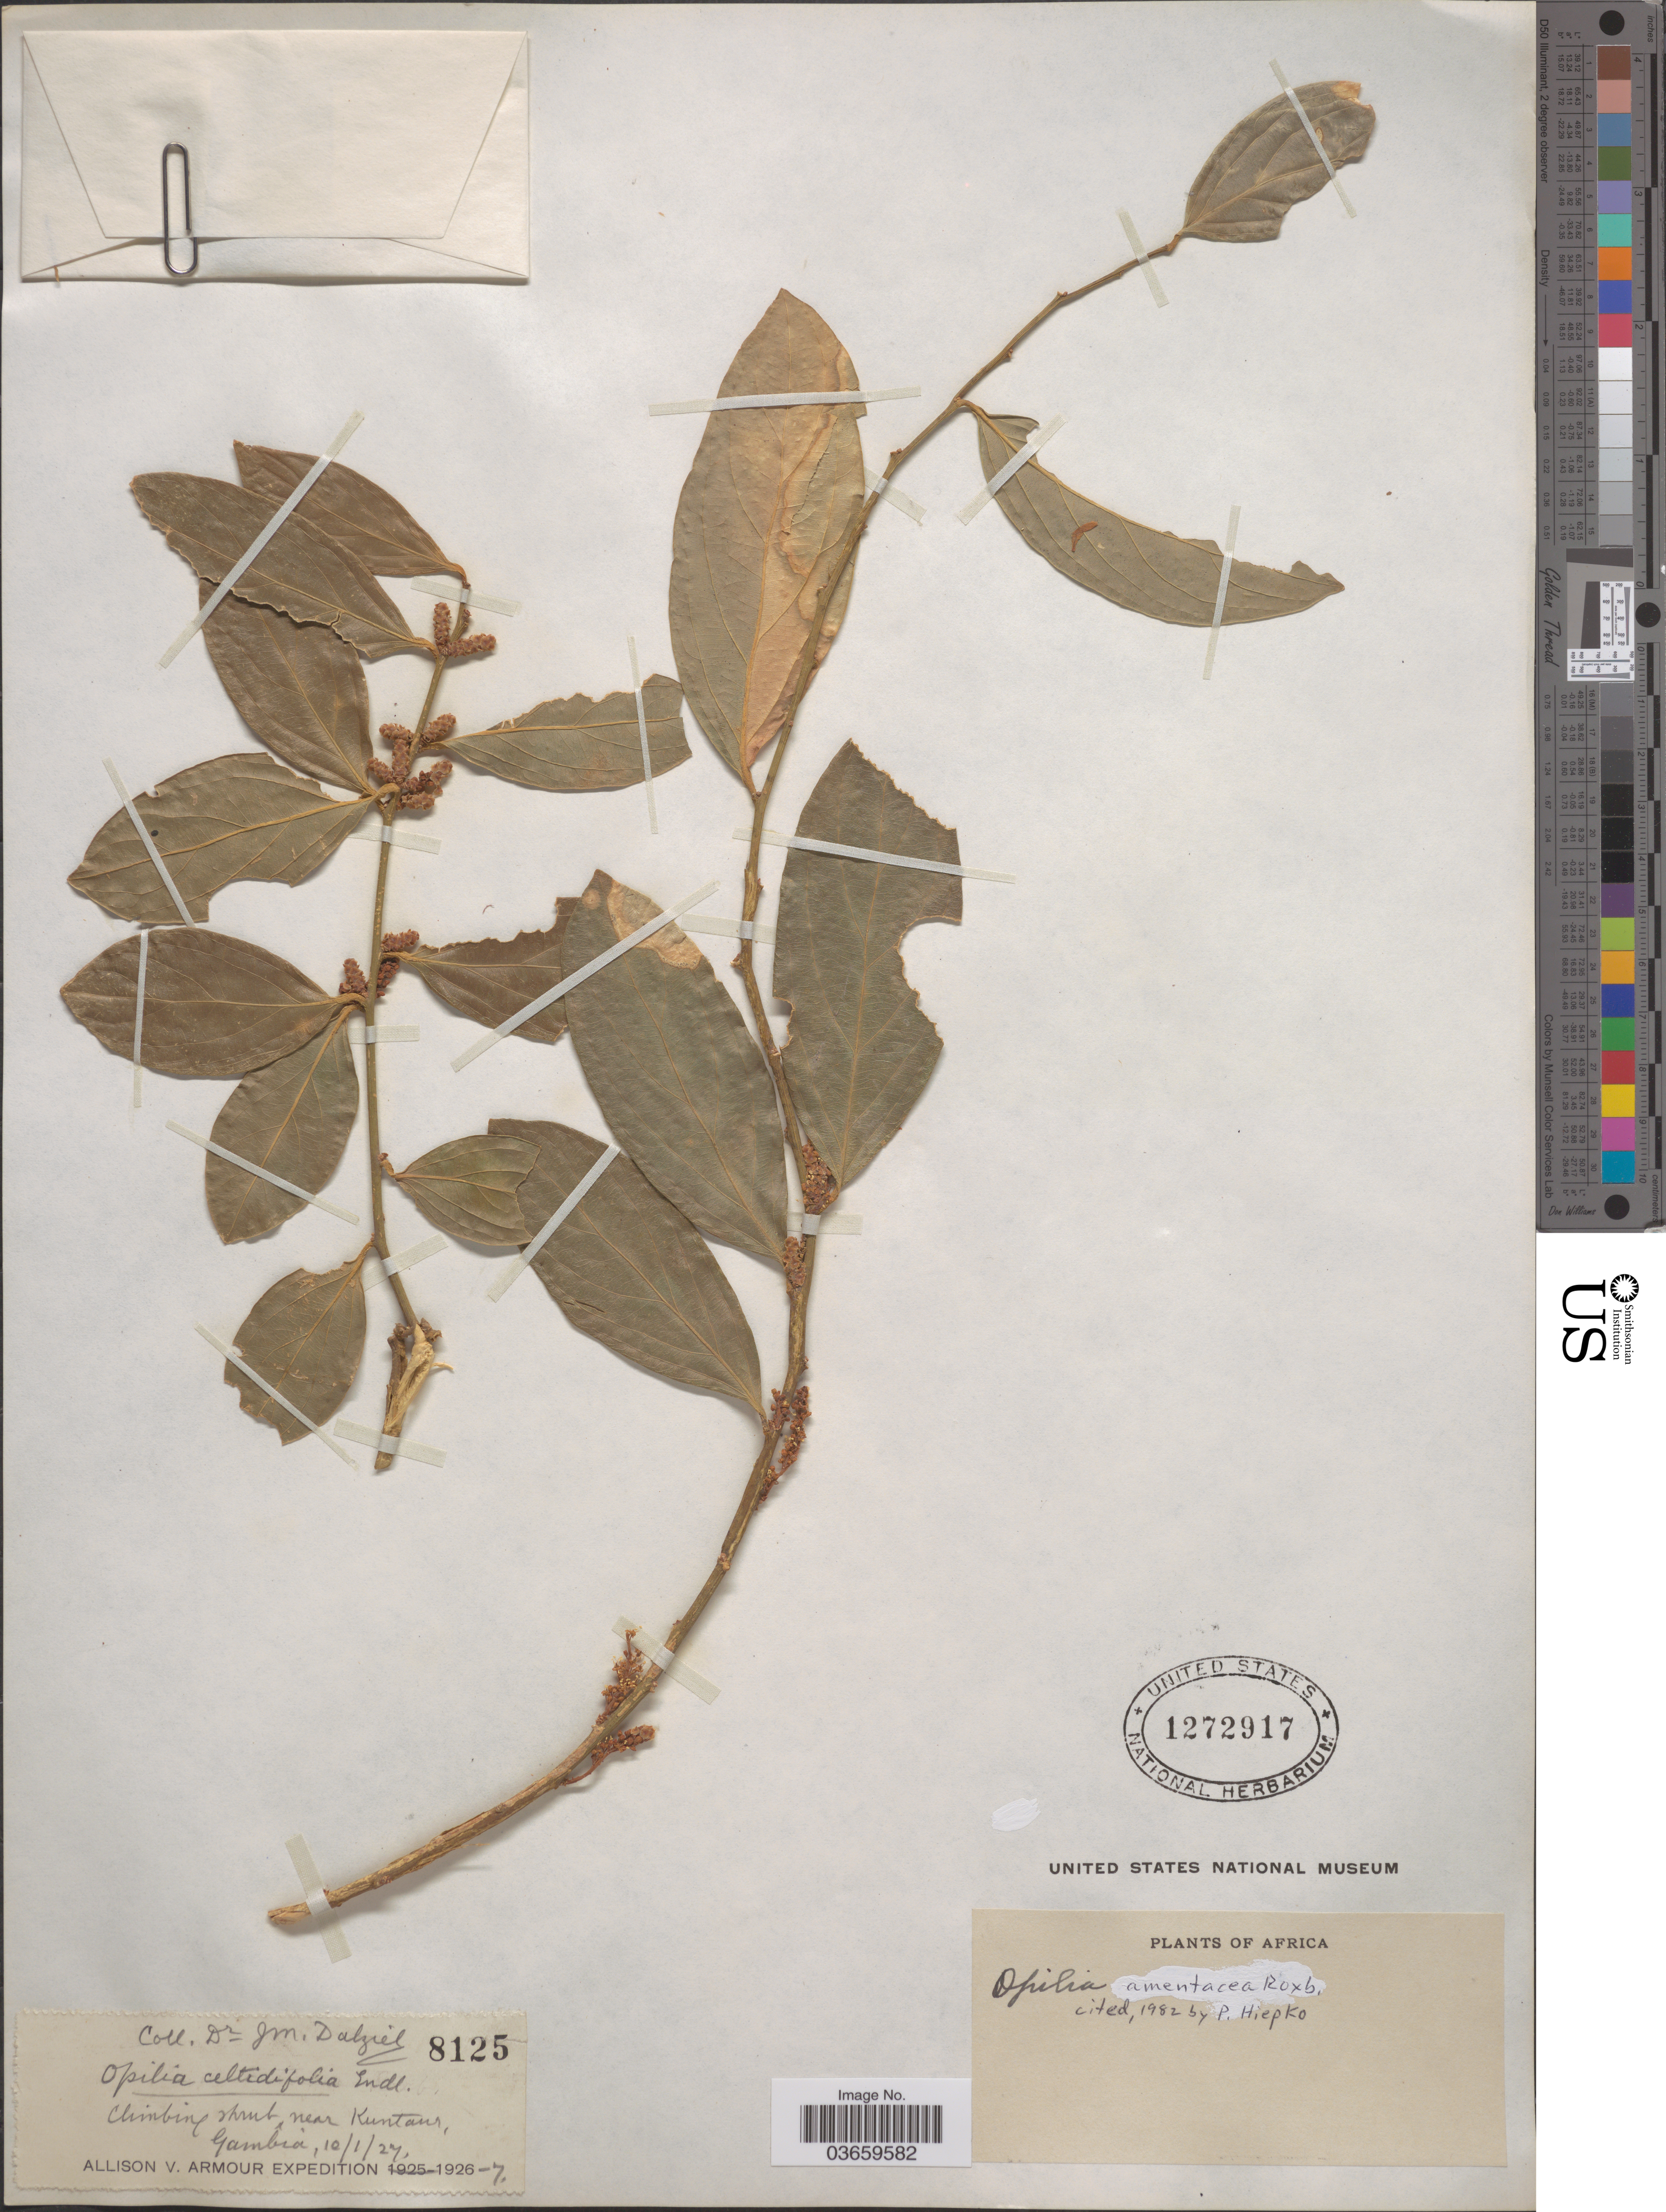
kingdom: Plantae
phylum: Tracheophyta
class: Magnoliopsida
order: Santalales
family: Opiliaceae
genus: Opilia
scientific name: Opilia amentacea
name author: Roxb.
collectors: J. Dalziel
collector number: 8125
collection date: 1927-01-10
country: Gambia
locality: Near Kuntaur.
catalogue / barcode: US 1272917